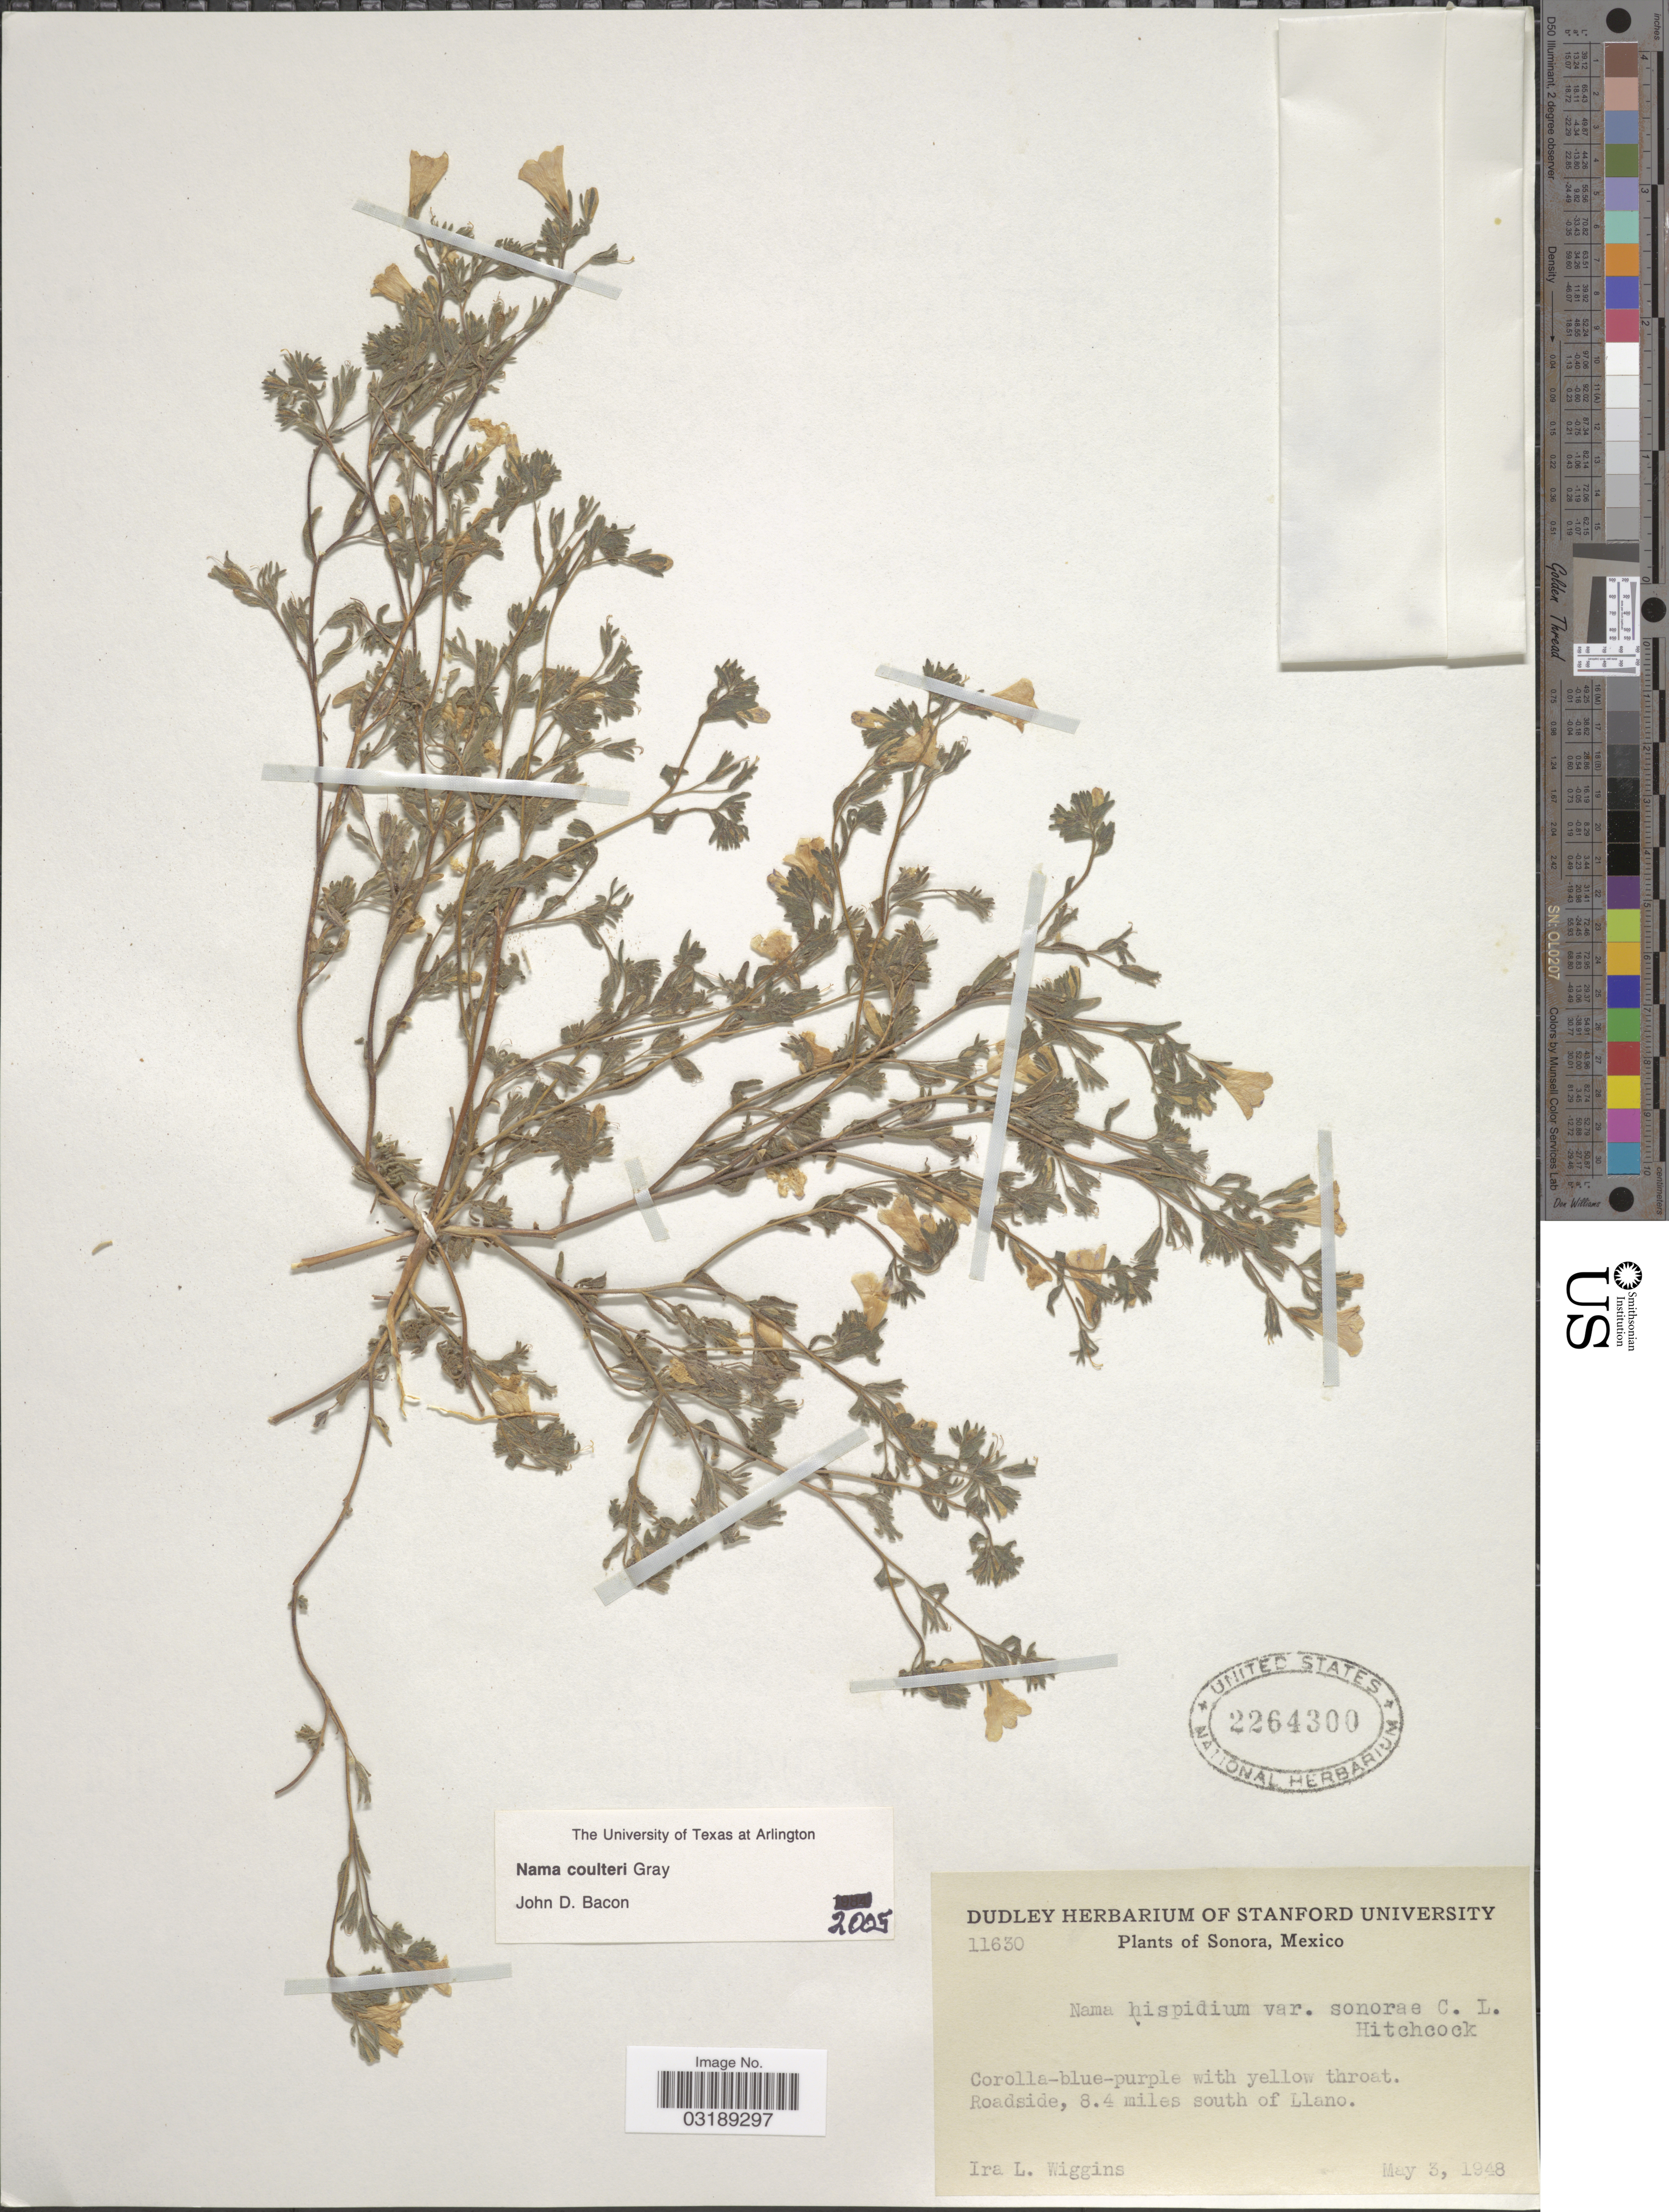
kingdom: Plantae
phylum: Tracheophyta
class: Magnoliopsida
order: Boraginales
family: Namaceae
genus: Nama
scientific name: Nama coulteri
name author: A. Gray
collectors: I. L. Wiggins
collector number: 11630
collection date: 1948-05-03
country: Mexico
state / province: Sonora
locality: Roadside, 8.4 miles south of Llano.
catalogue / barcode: US 2264300